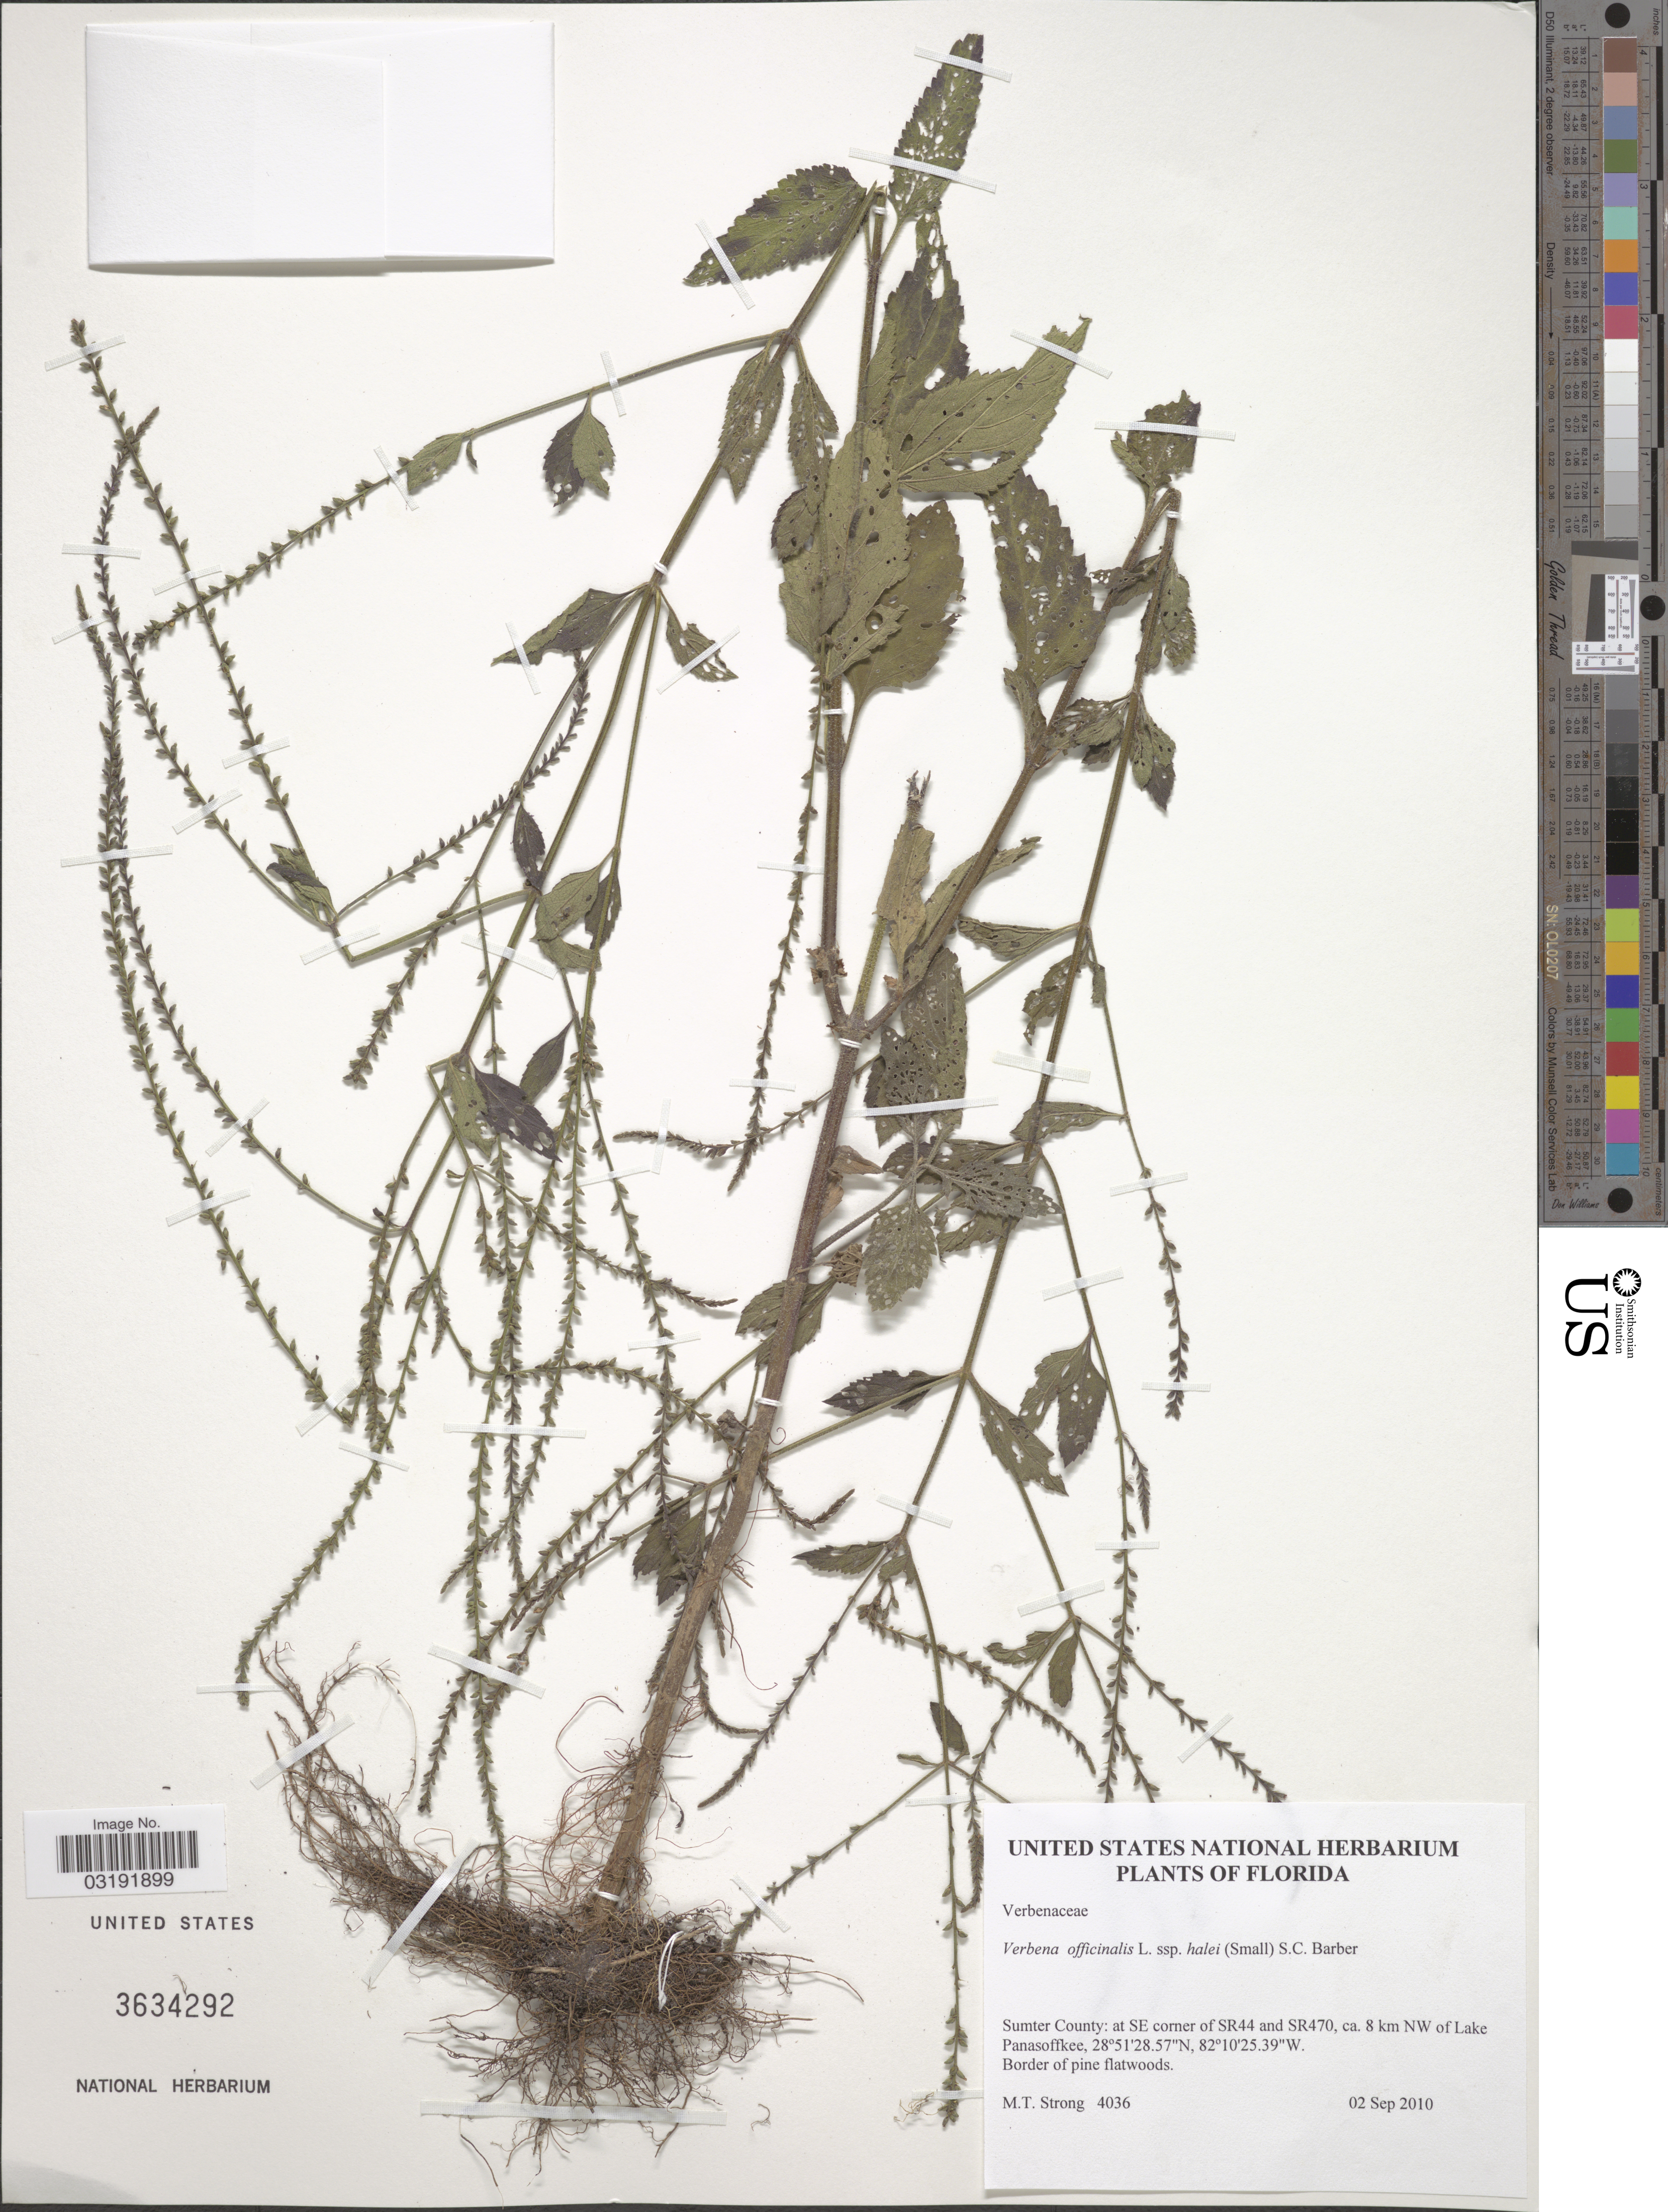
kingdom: Plantae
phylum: Tracheophyta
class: Magnoliopsida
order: Lamiales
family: Verbenaceae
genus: Verbena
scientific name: Verbena officinalis subsp. halei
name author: L.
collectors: M. T. Strong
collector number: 4036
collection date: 2010-09-02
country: United States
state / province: Florida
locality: Sumter County: at SE corner of SR44 and SR470, ca. 8 km NW of Lake Panasoffkee.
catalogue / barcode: US 3634292